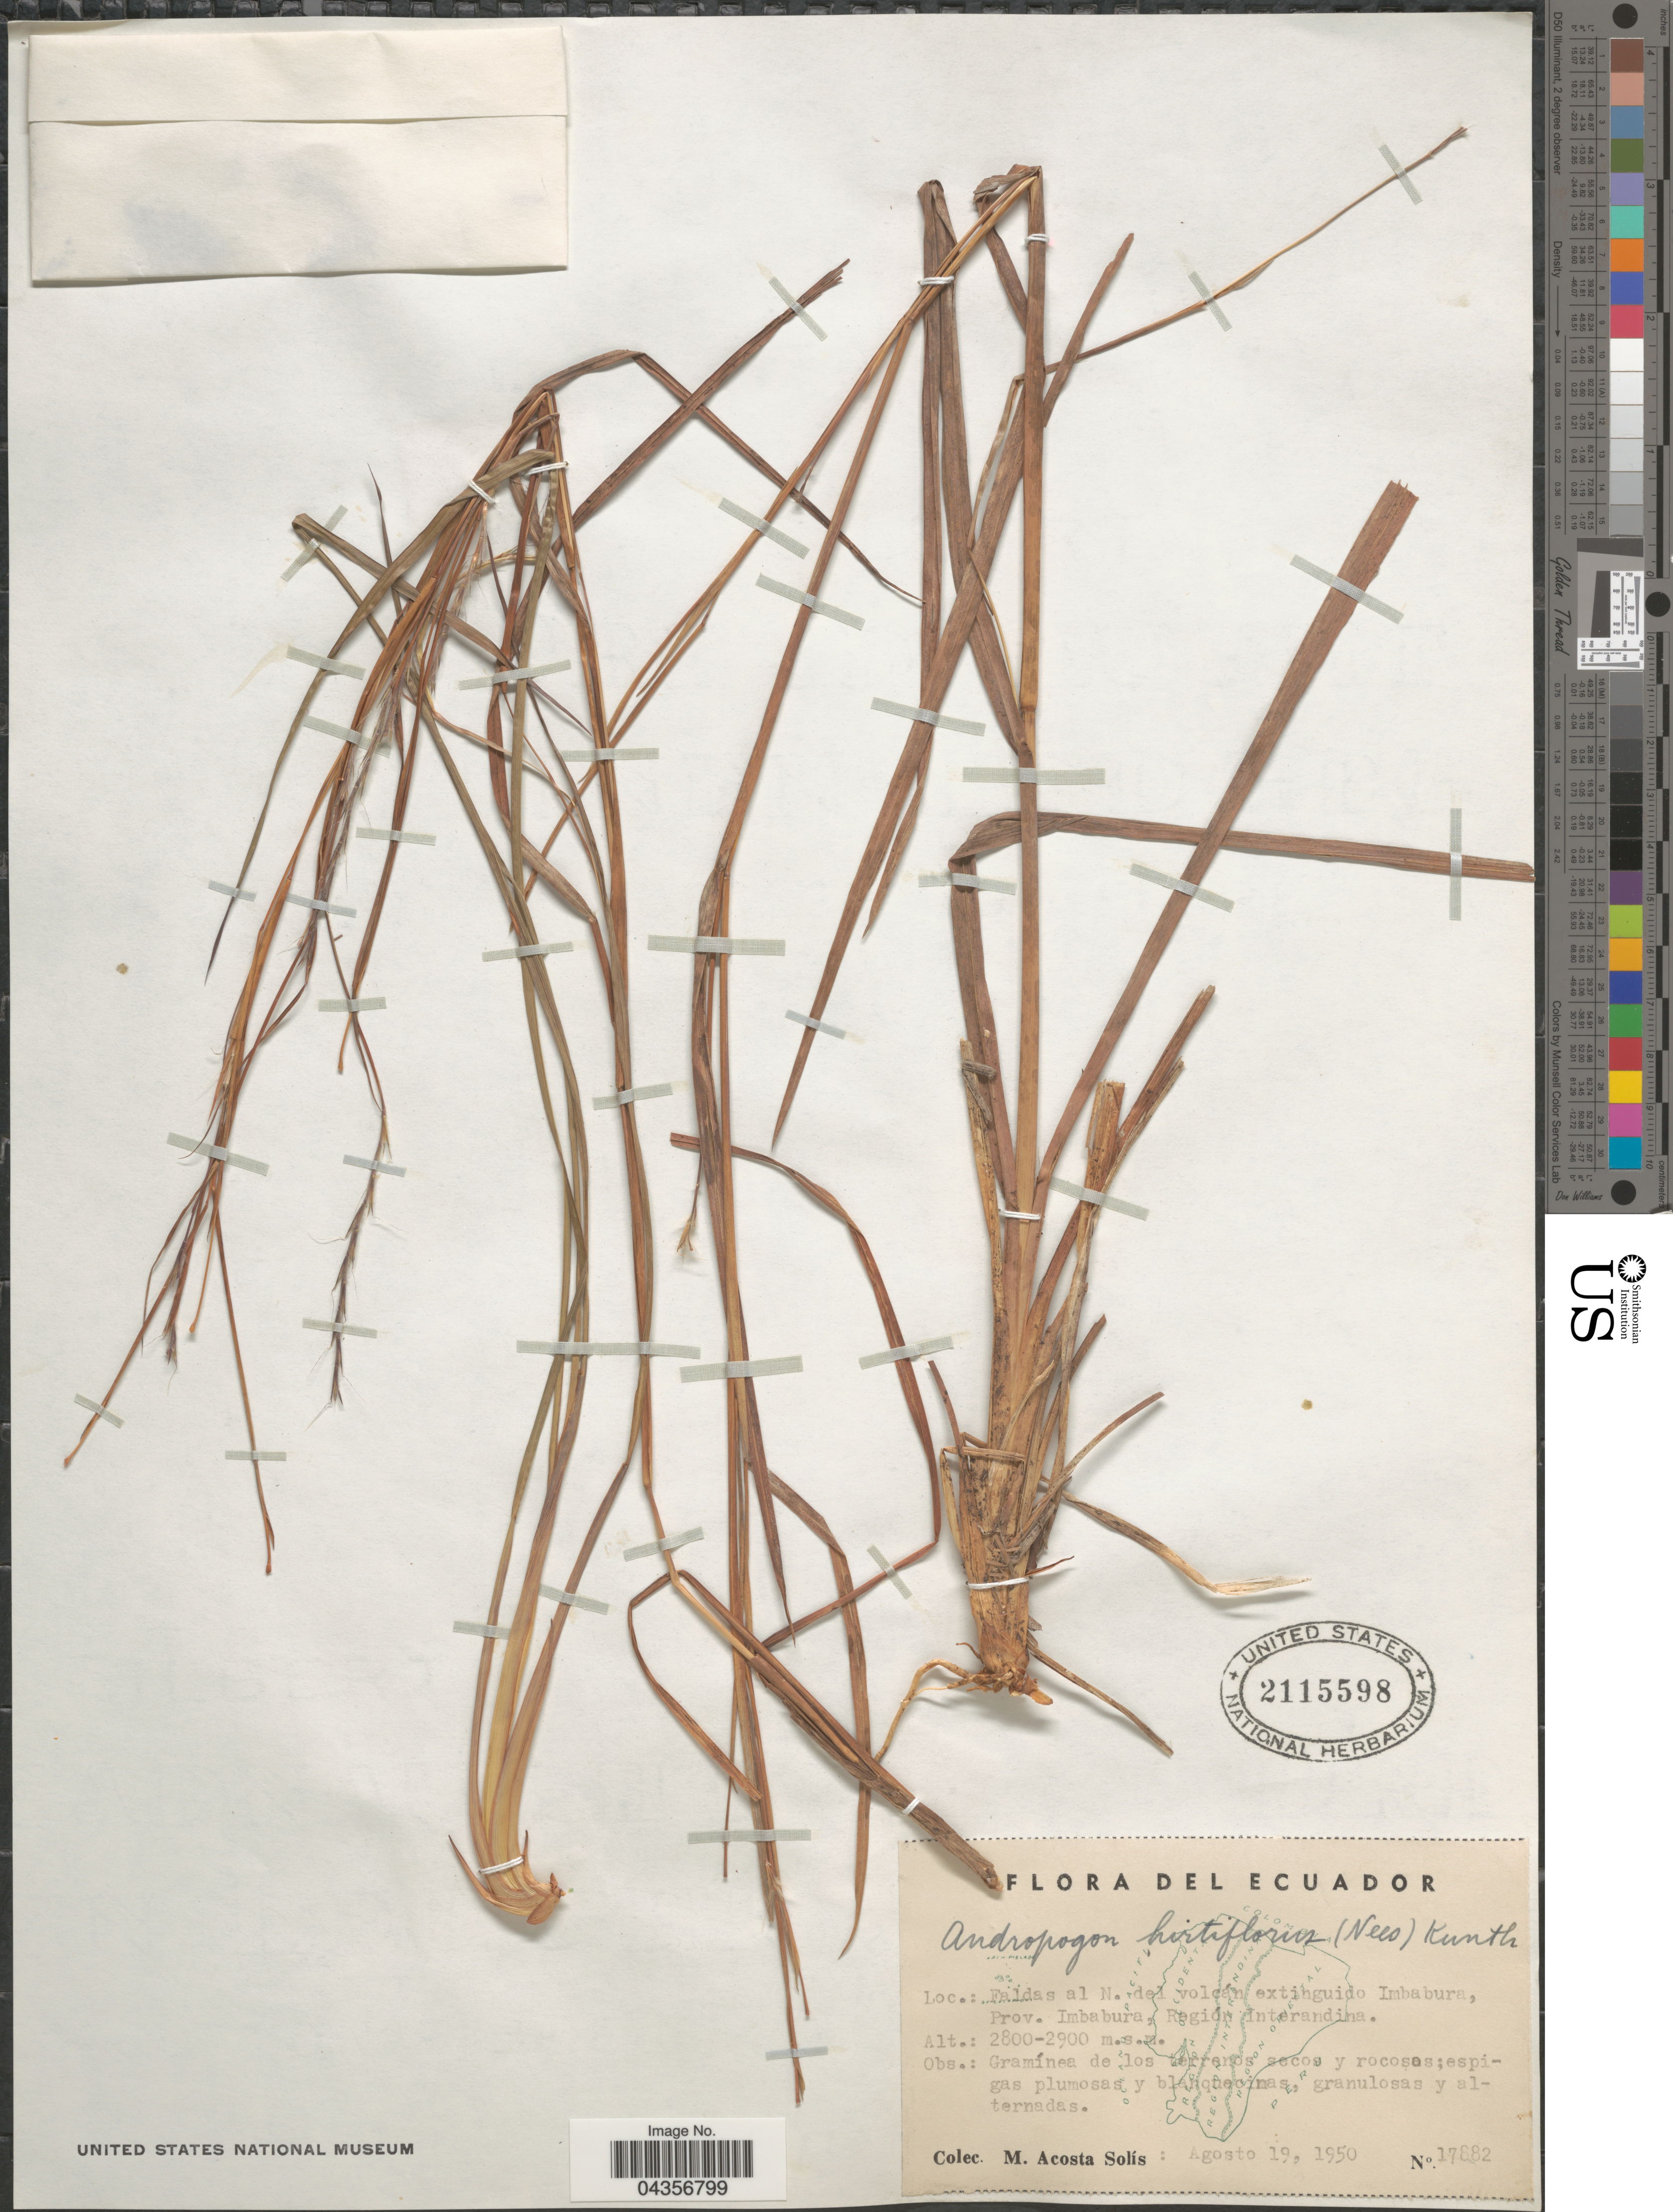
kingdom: Plantae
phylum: Tracheophyta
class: Liliopsida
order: Poales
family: Poaceae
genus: Schizachyrium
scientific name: Schizachyrium sanguineum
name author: (Retz.) Alston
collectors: M. Acosta Solis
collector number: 17882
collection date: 1950-08-19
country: Ecuador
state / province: Imbabura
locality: Faldas al N. del volcán extinguido Imbabura, Prov. Imbabura, Región Interandina.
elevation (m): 2800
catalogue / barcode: US 2115598